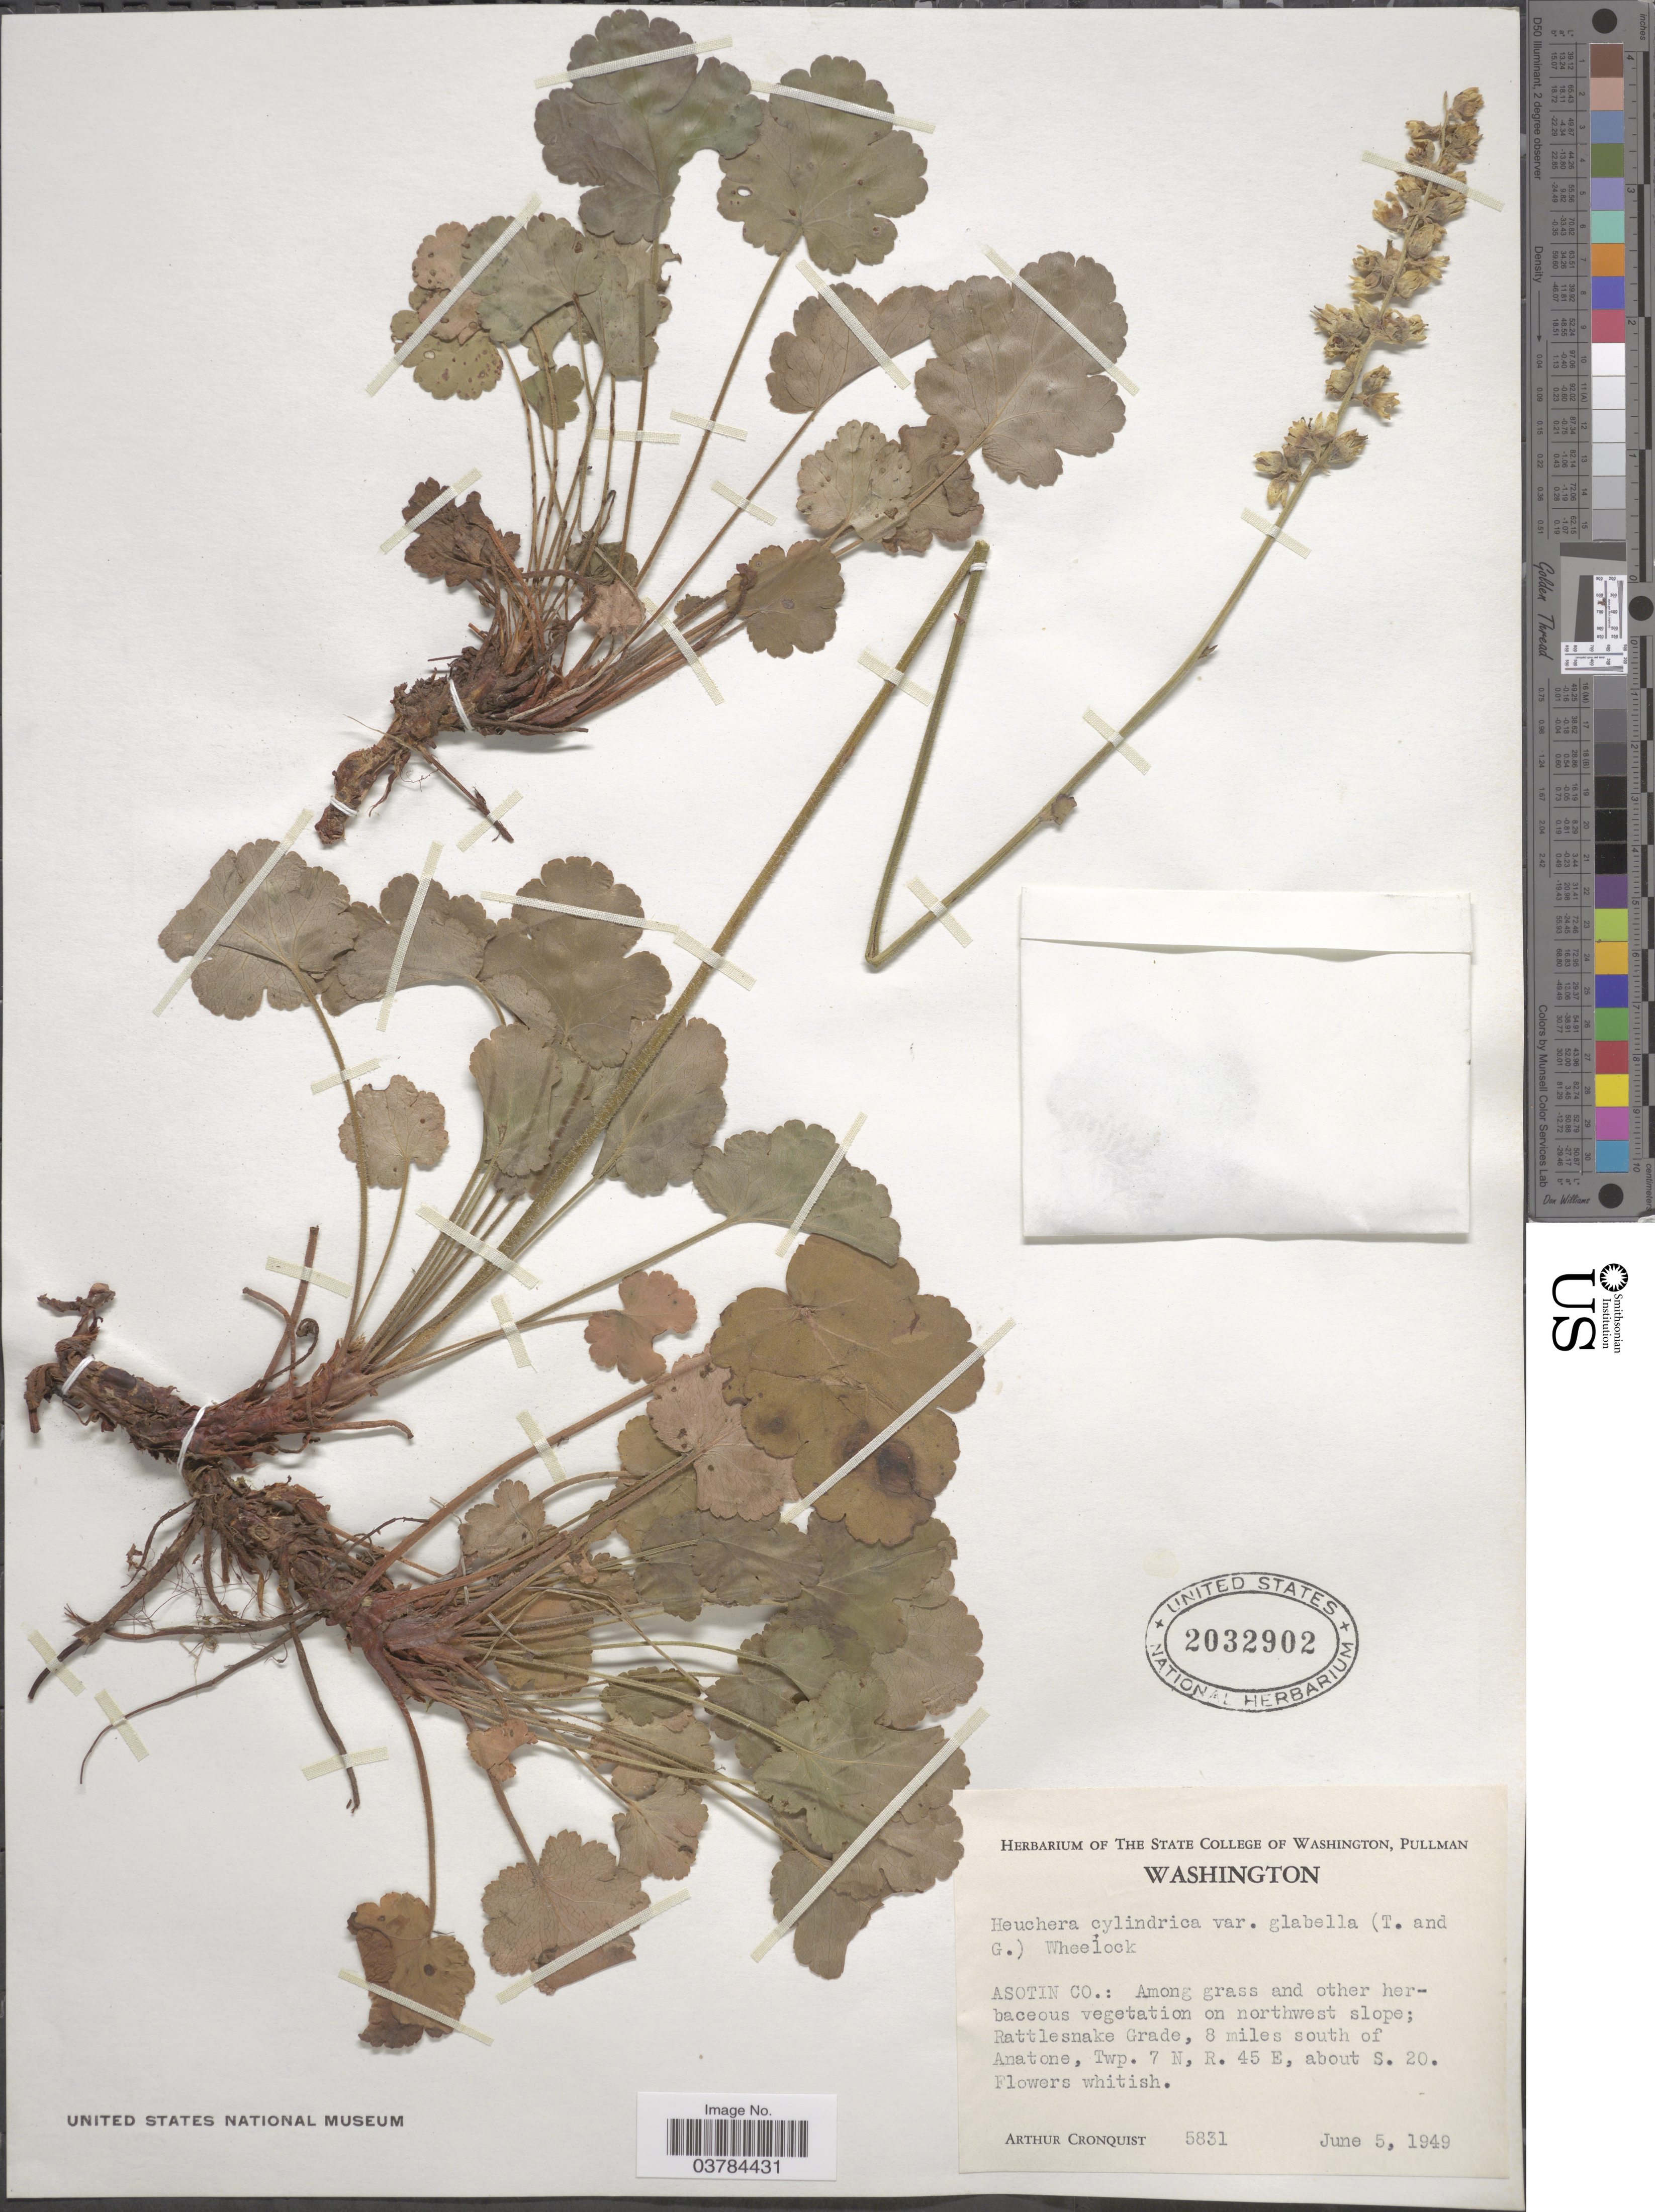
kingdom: Plantae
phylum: Tracheophyta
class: Magnoliopsida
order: Saxifragales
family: Saxifragaceae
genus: Heuchera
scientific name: Heuchera glabella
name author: Torr. & A. Gray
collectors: A. J. Cronquist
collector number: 5831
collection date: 1949-06-05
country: United States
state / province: Washington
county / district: Asotin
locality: Asotin Co.: on northwest slope; Rattlesnake Grade, 8 miles south of Anatone, Twp. 7 N, R. 45 E, about S. 20.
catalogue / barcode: US 2032902